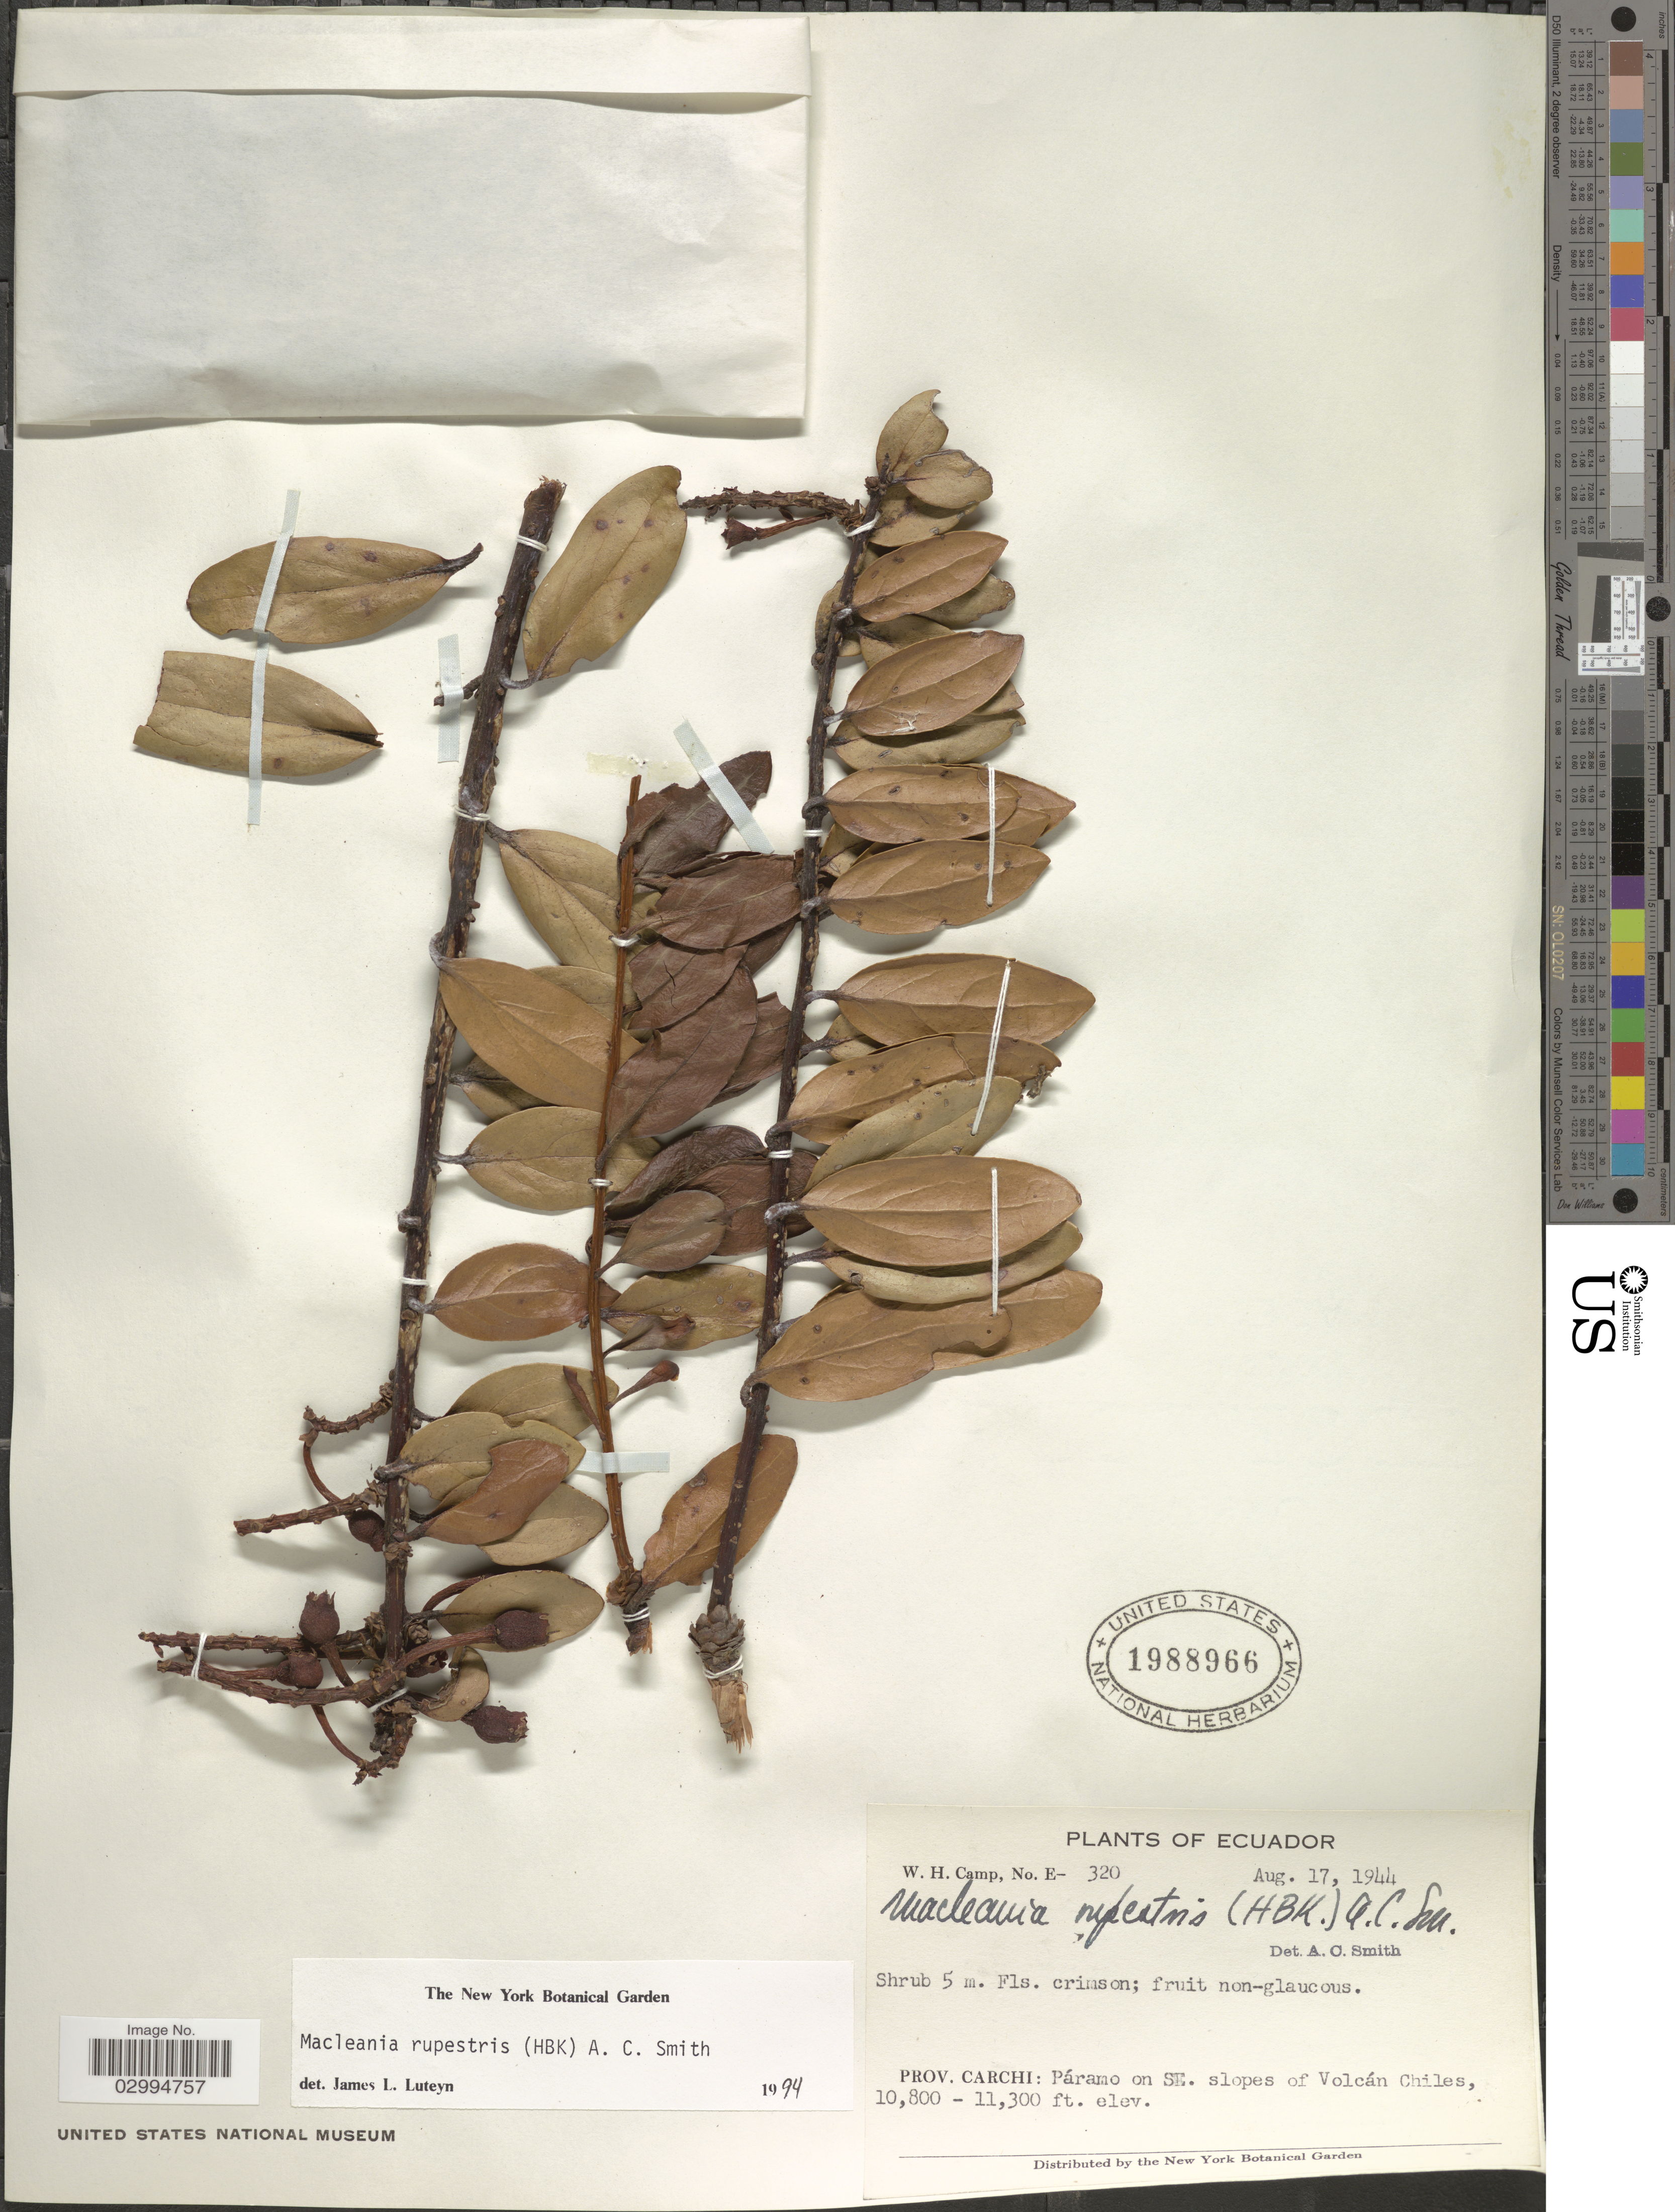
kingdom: Plantae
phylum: Tracheophyta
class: Magnoliopsida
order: Ericales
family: Ericaceae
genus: Macleania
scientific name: Macleania rupestris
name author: (Kunth) A.C. Sm.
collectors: W. H. Camp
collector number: E-320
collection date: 1944-08-17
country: Ecuador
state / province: Carchi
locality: Páramo on SE. slopes of Volcán Chiles.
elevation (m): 3292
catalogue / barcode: US 1988966